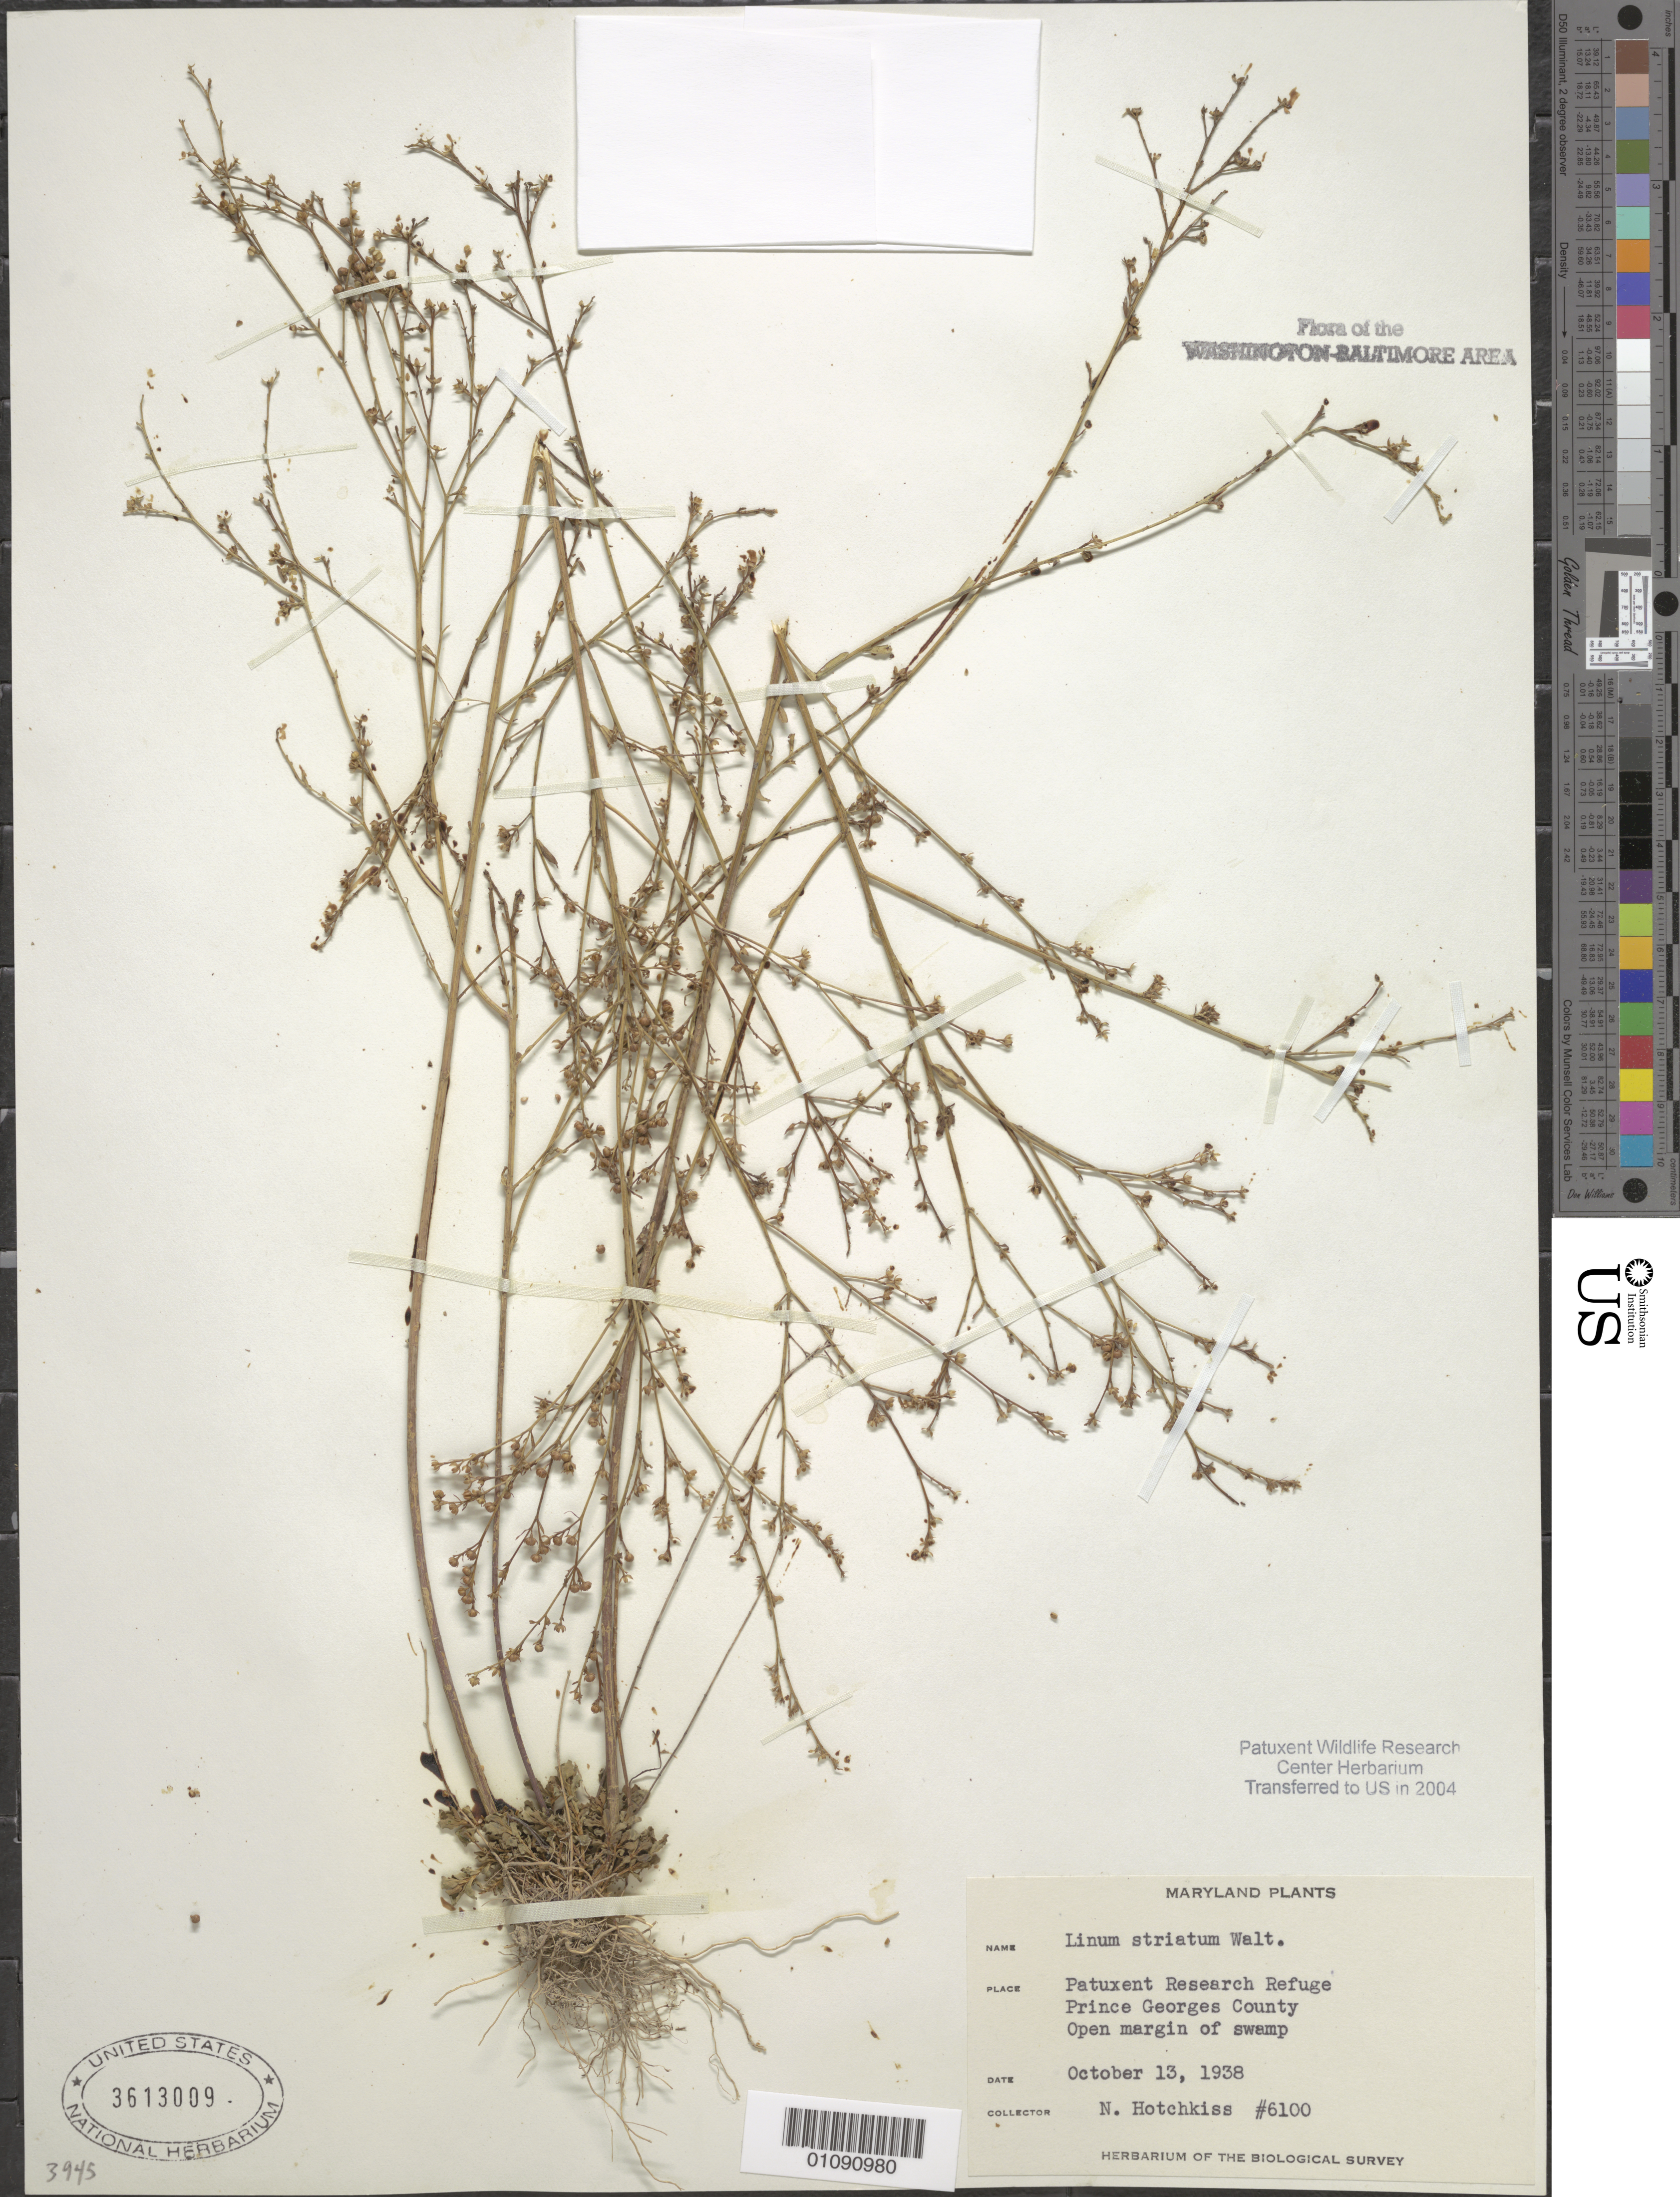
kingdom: Plantae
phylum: Tracheophyta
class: Magnoliopsida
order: Malpighiales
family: Linaceae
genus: Linum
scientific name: Linum striatum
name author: Walter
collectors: N. Hotchkiss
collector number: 6100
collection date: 1938-10-13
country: United States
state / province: Maryland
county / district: Prince George's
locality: Patuxent Wildlife Refuge.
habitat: Open margin of swamp.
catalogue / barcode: US 3613009